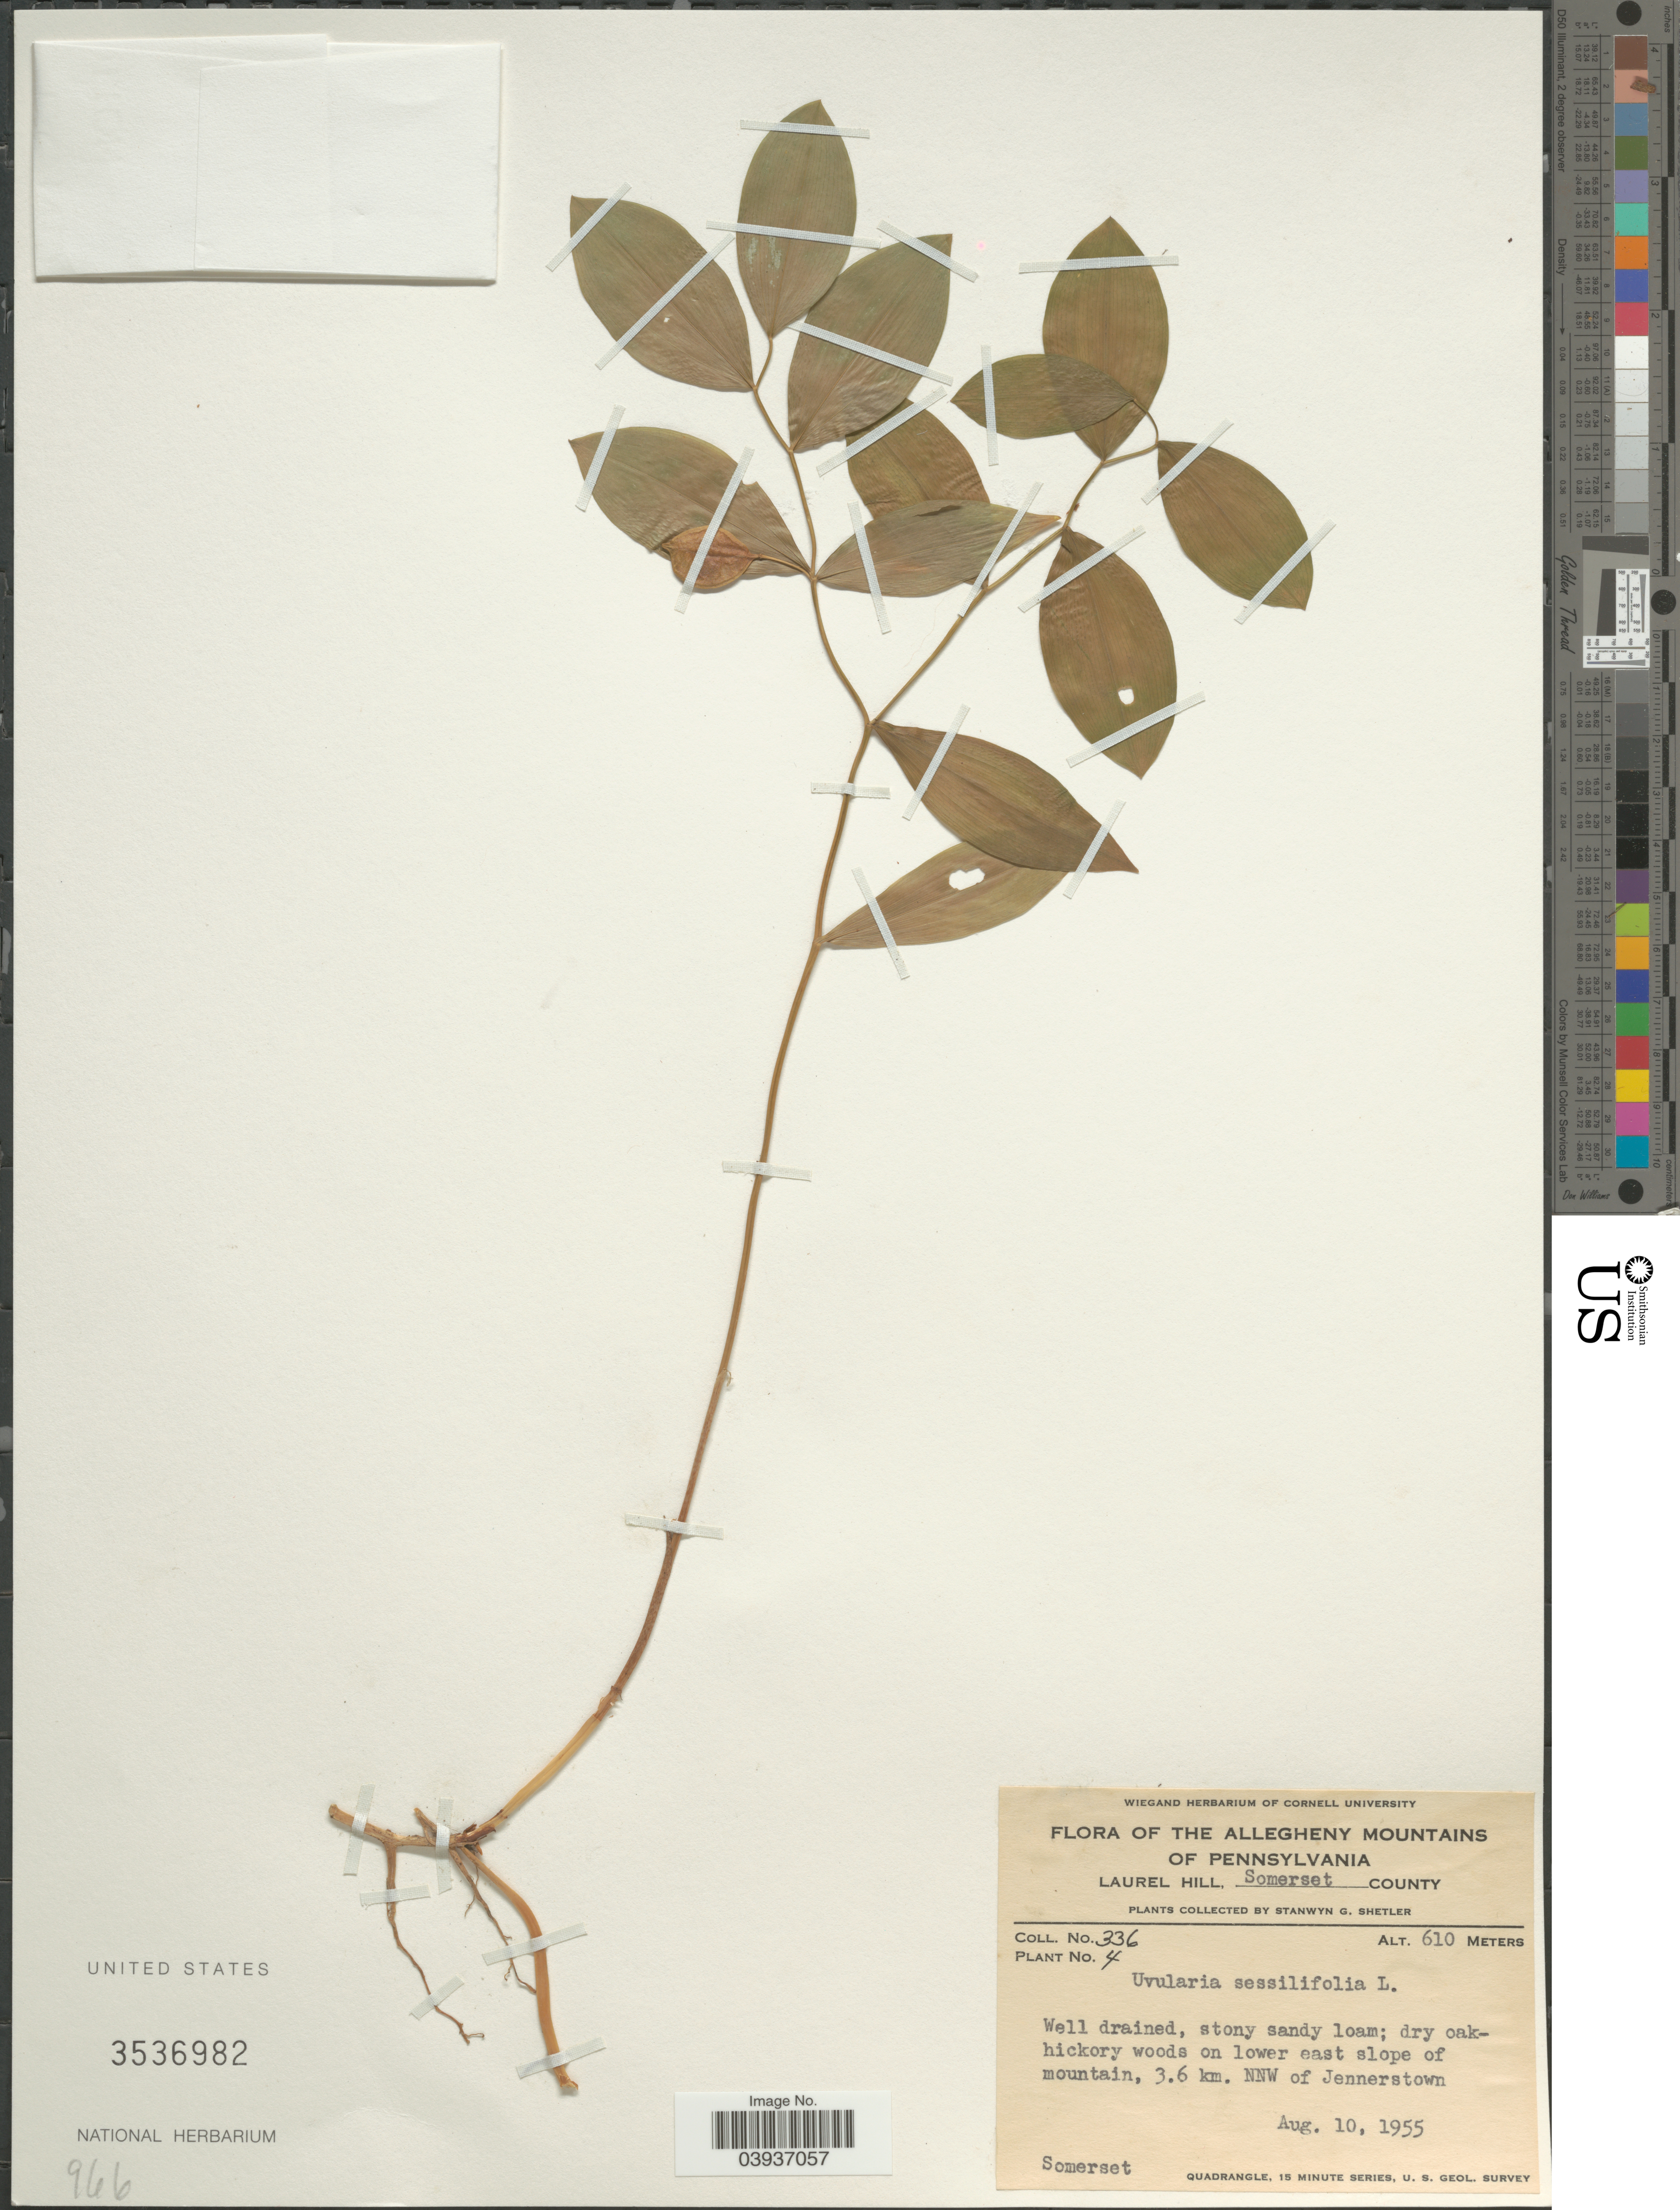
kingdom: Plantae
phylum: Tracheophyta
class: Liliopsida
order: Liliales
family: Colchicaceae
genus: Uvularia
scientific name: Uvularia sessilifolia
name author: L.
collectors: S. Shetler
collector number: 336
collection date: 1955-08-10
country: United States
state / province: Pennsylvania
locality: The Allegheny Mountains of Pennsylvania. Laurel Hill, Somerset County. On lower east slope of mountain, 3.6 km. NNW of Jennerstown. Somerset.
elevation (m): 610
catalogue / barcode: US 3536982